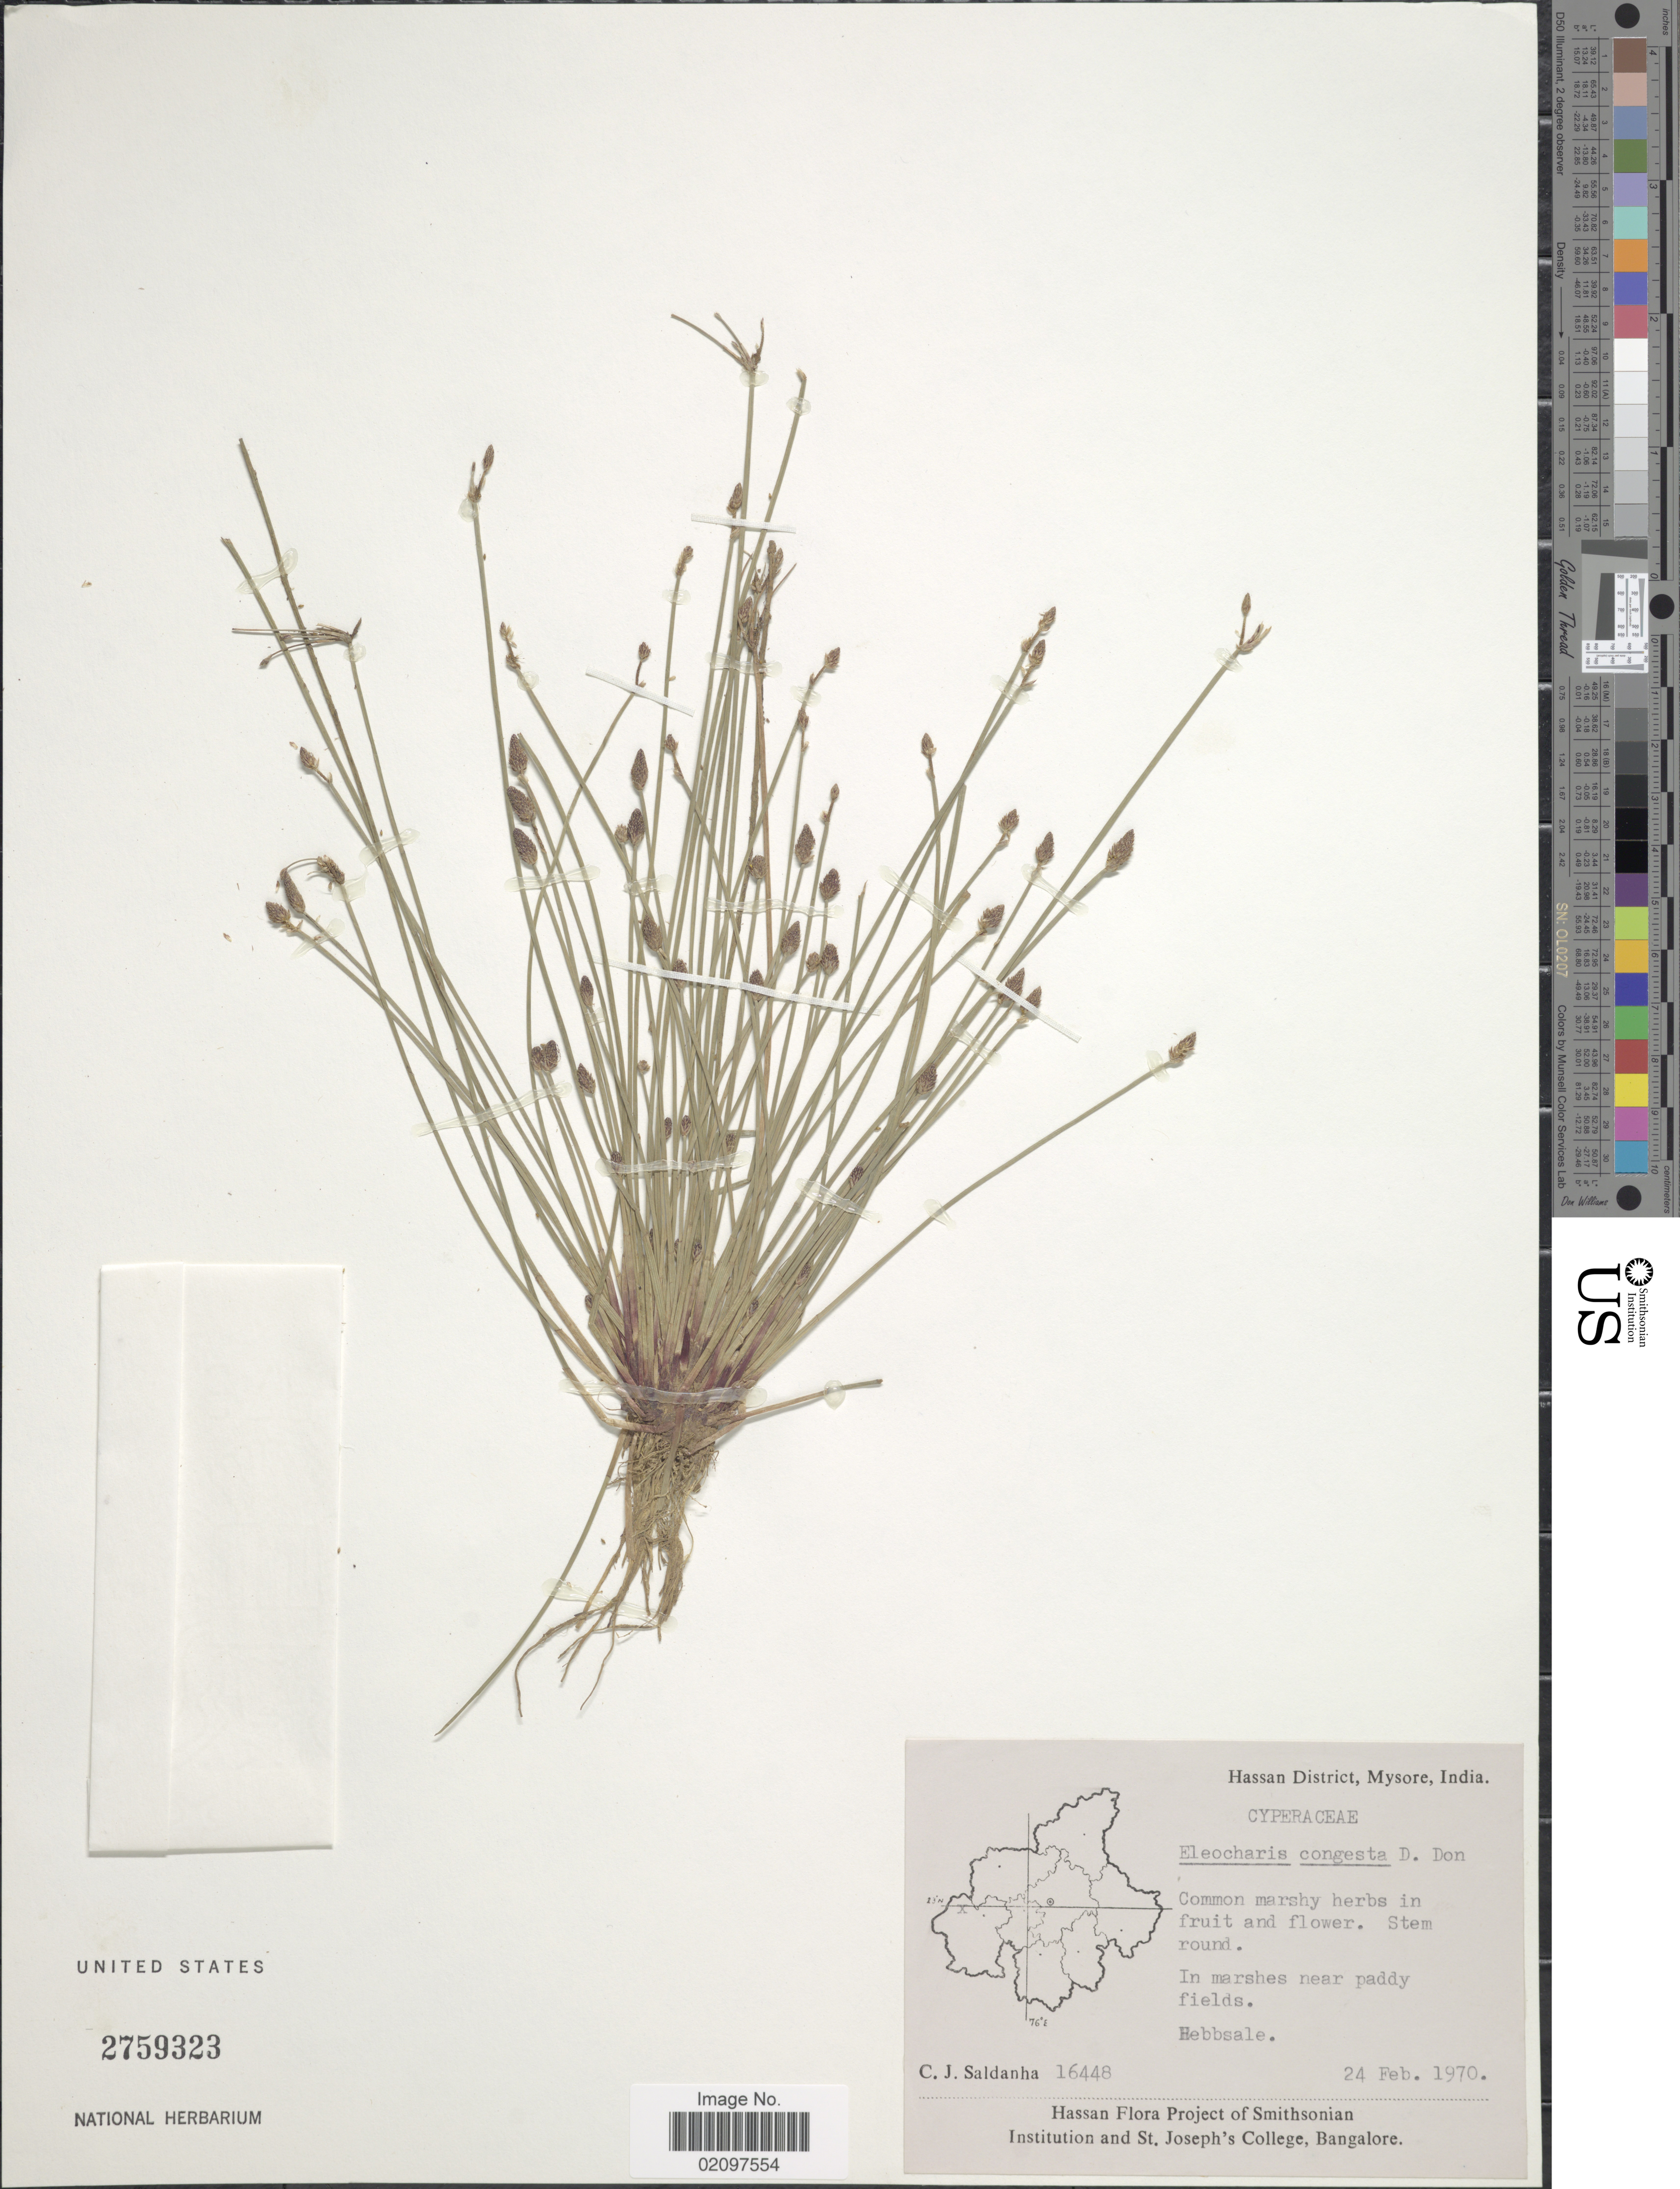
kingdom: Plantae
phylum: Tracheophyta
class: Liliopsida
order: Poales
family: Cyperaceae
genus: Eleocharis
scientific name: Eleocharis congesta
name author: D. Don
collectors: C. J. Saldanha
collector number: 16448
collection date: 1970-02-24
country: India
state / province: Karnataka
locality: Hassan District, Mysore, In marshes near paddy fields, Hebbsale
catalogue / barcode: US 2759323